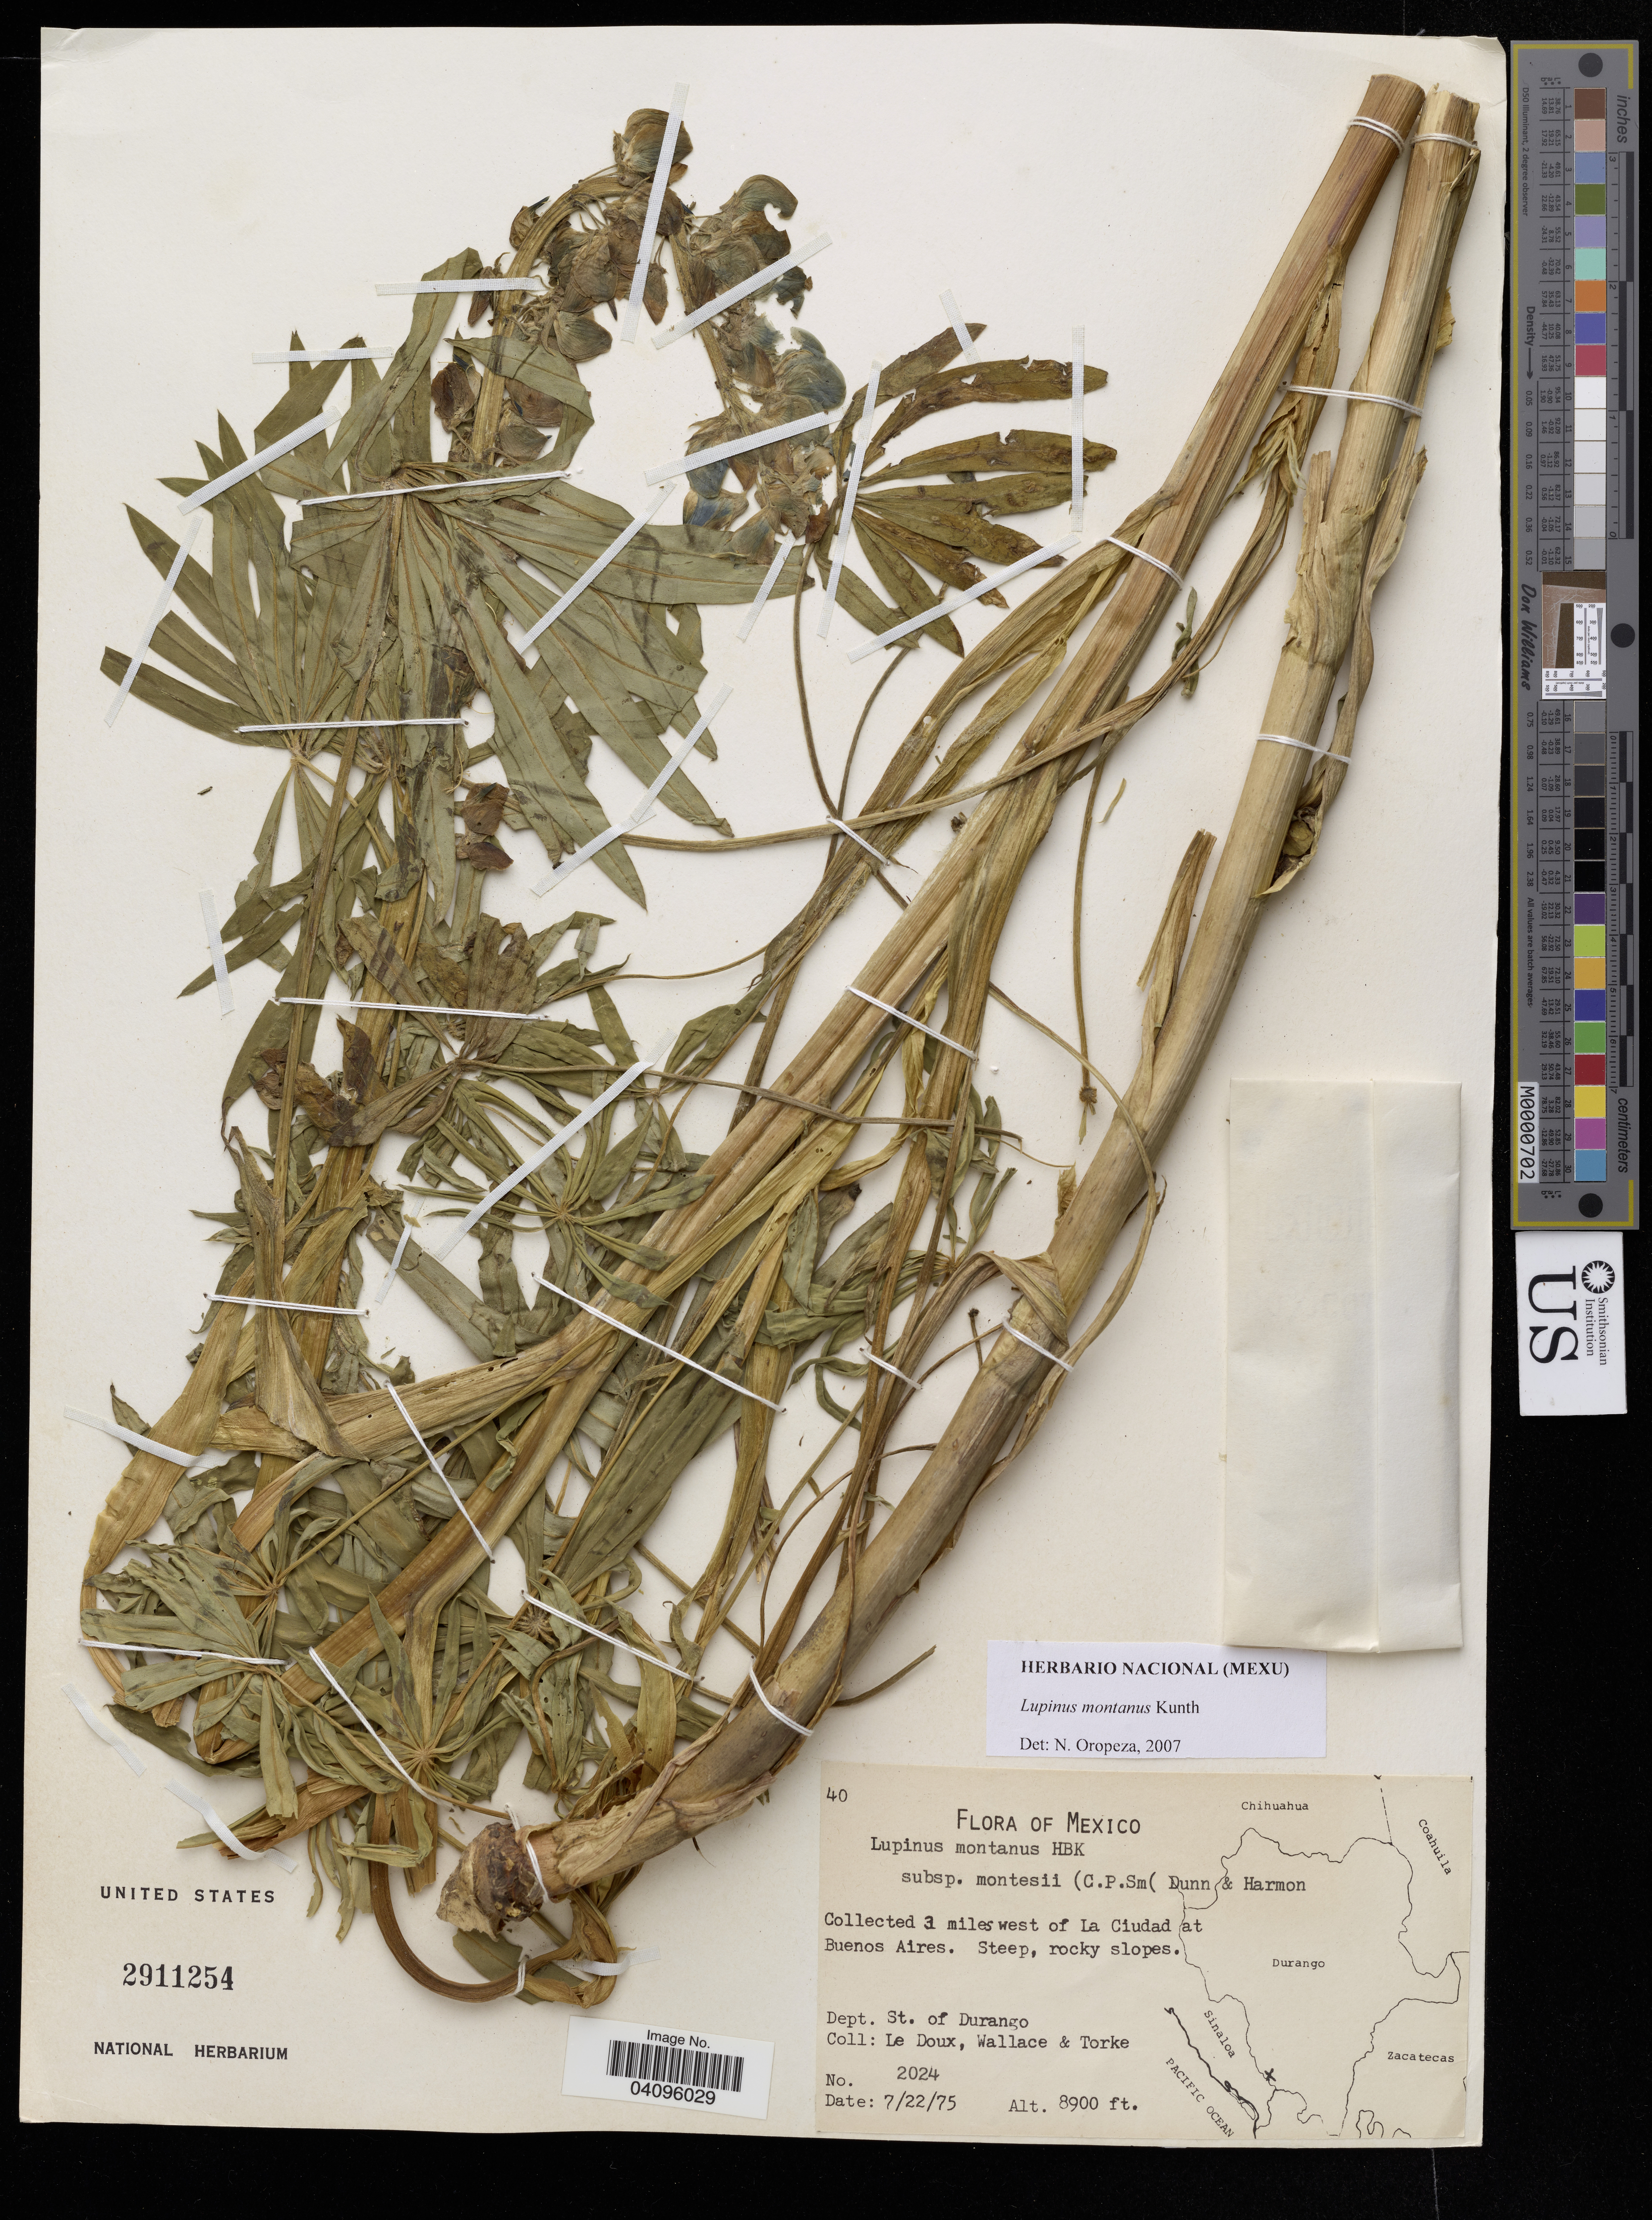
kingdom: Plantae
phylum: Tracheophyta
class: Magnoliopsida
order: Fabales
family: Fabaceae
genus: Lupinus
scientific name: Lupinus montanus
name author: Kunth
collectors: Le Doux, Wallace, -- & Torke, --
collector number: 2024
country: Mexico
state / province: Durango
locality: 2 miles west of La Ciudad at Buenos Aires.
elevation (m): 2713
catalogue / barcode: US 2911254